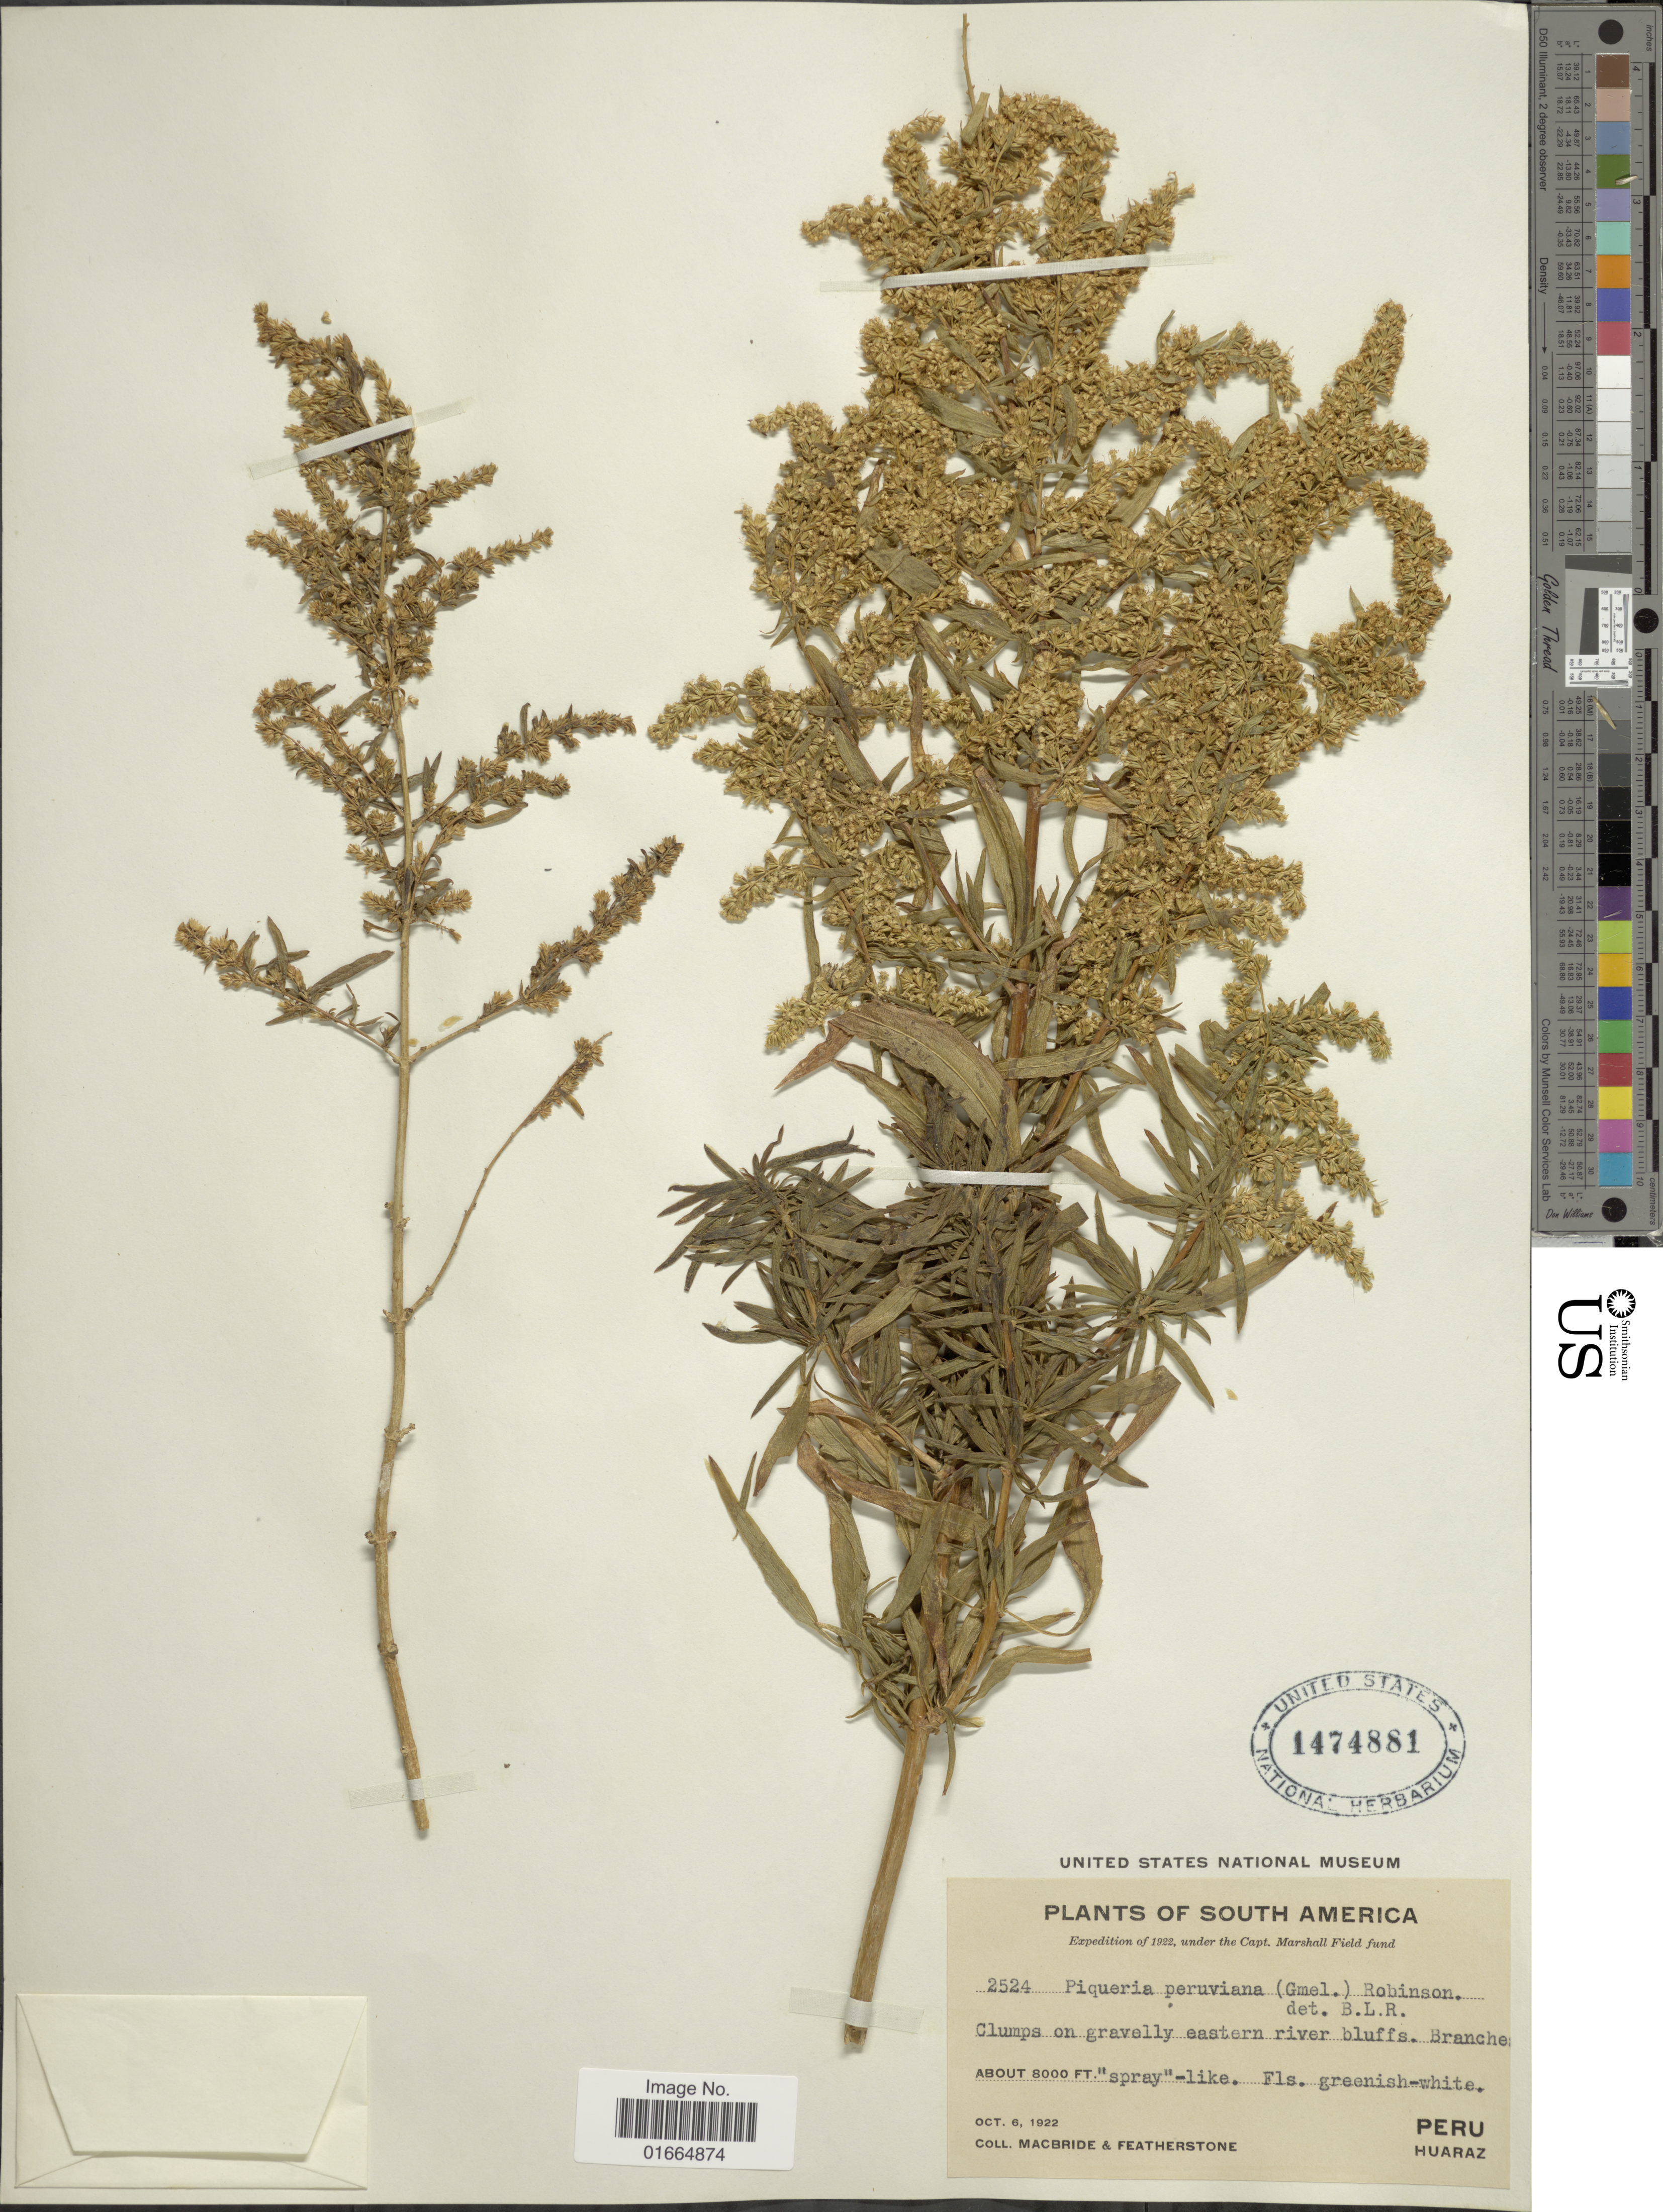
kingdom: Plantae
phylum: Tracheophyta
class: Magnoliopsida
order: Asterales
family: Asteraceae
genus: Ophryosporus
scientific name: Ophryosporus peruvianus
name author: (J.F. Gmel.) R.M. King & H. Rob.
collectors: Macbride, -- & -. Featherstone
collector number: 2524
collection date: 1922-10-06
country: Peru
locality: Huaraz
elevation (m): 2438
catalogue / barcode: US 1474881